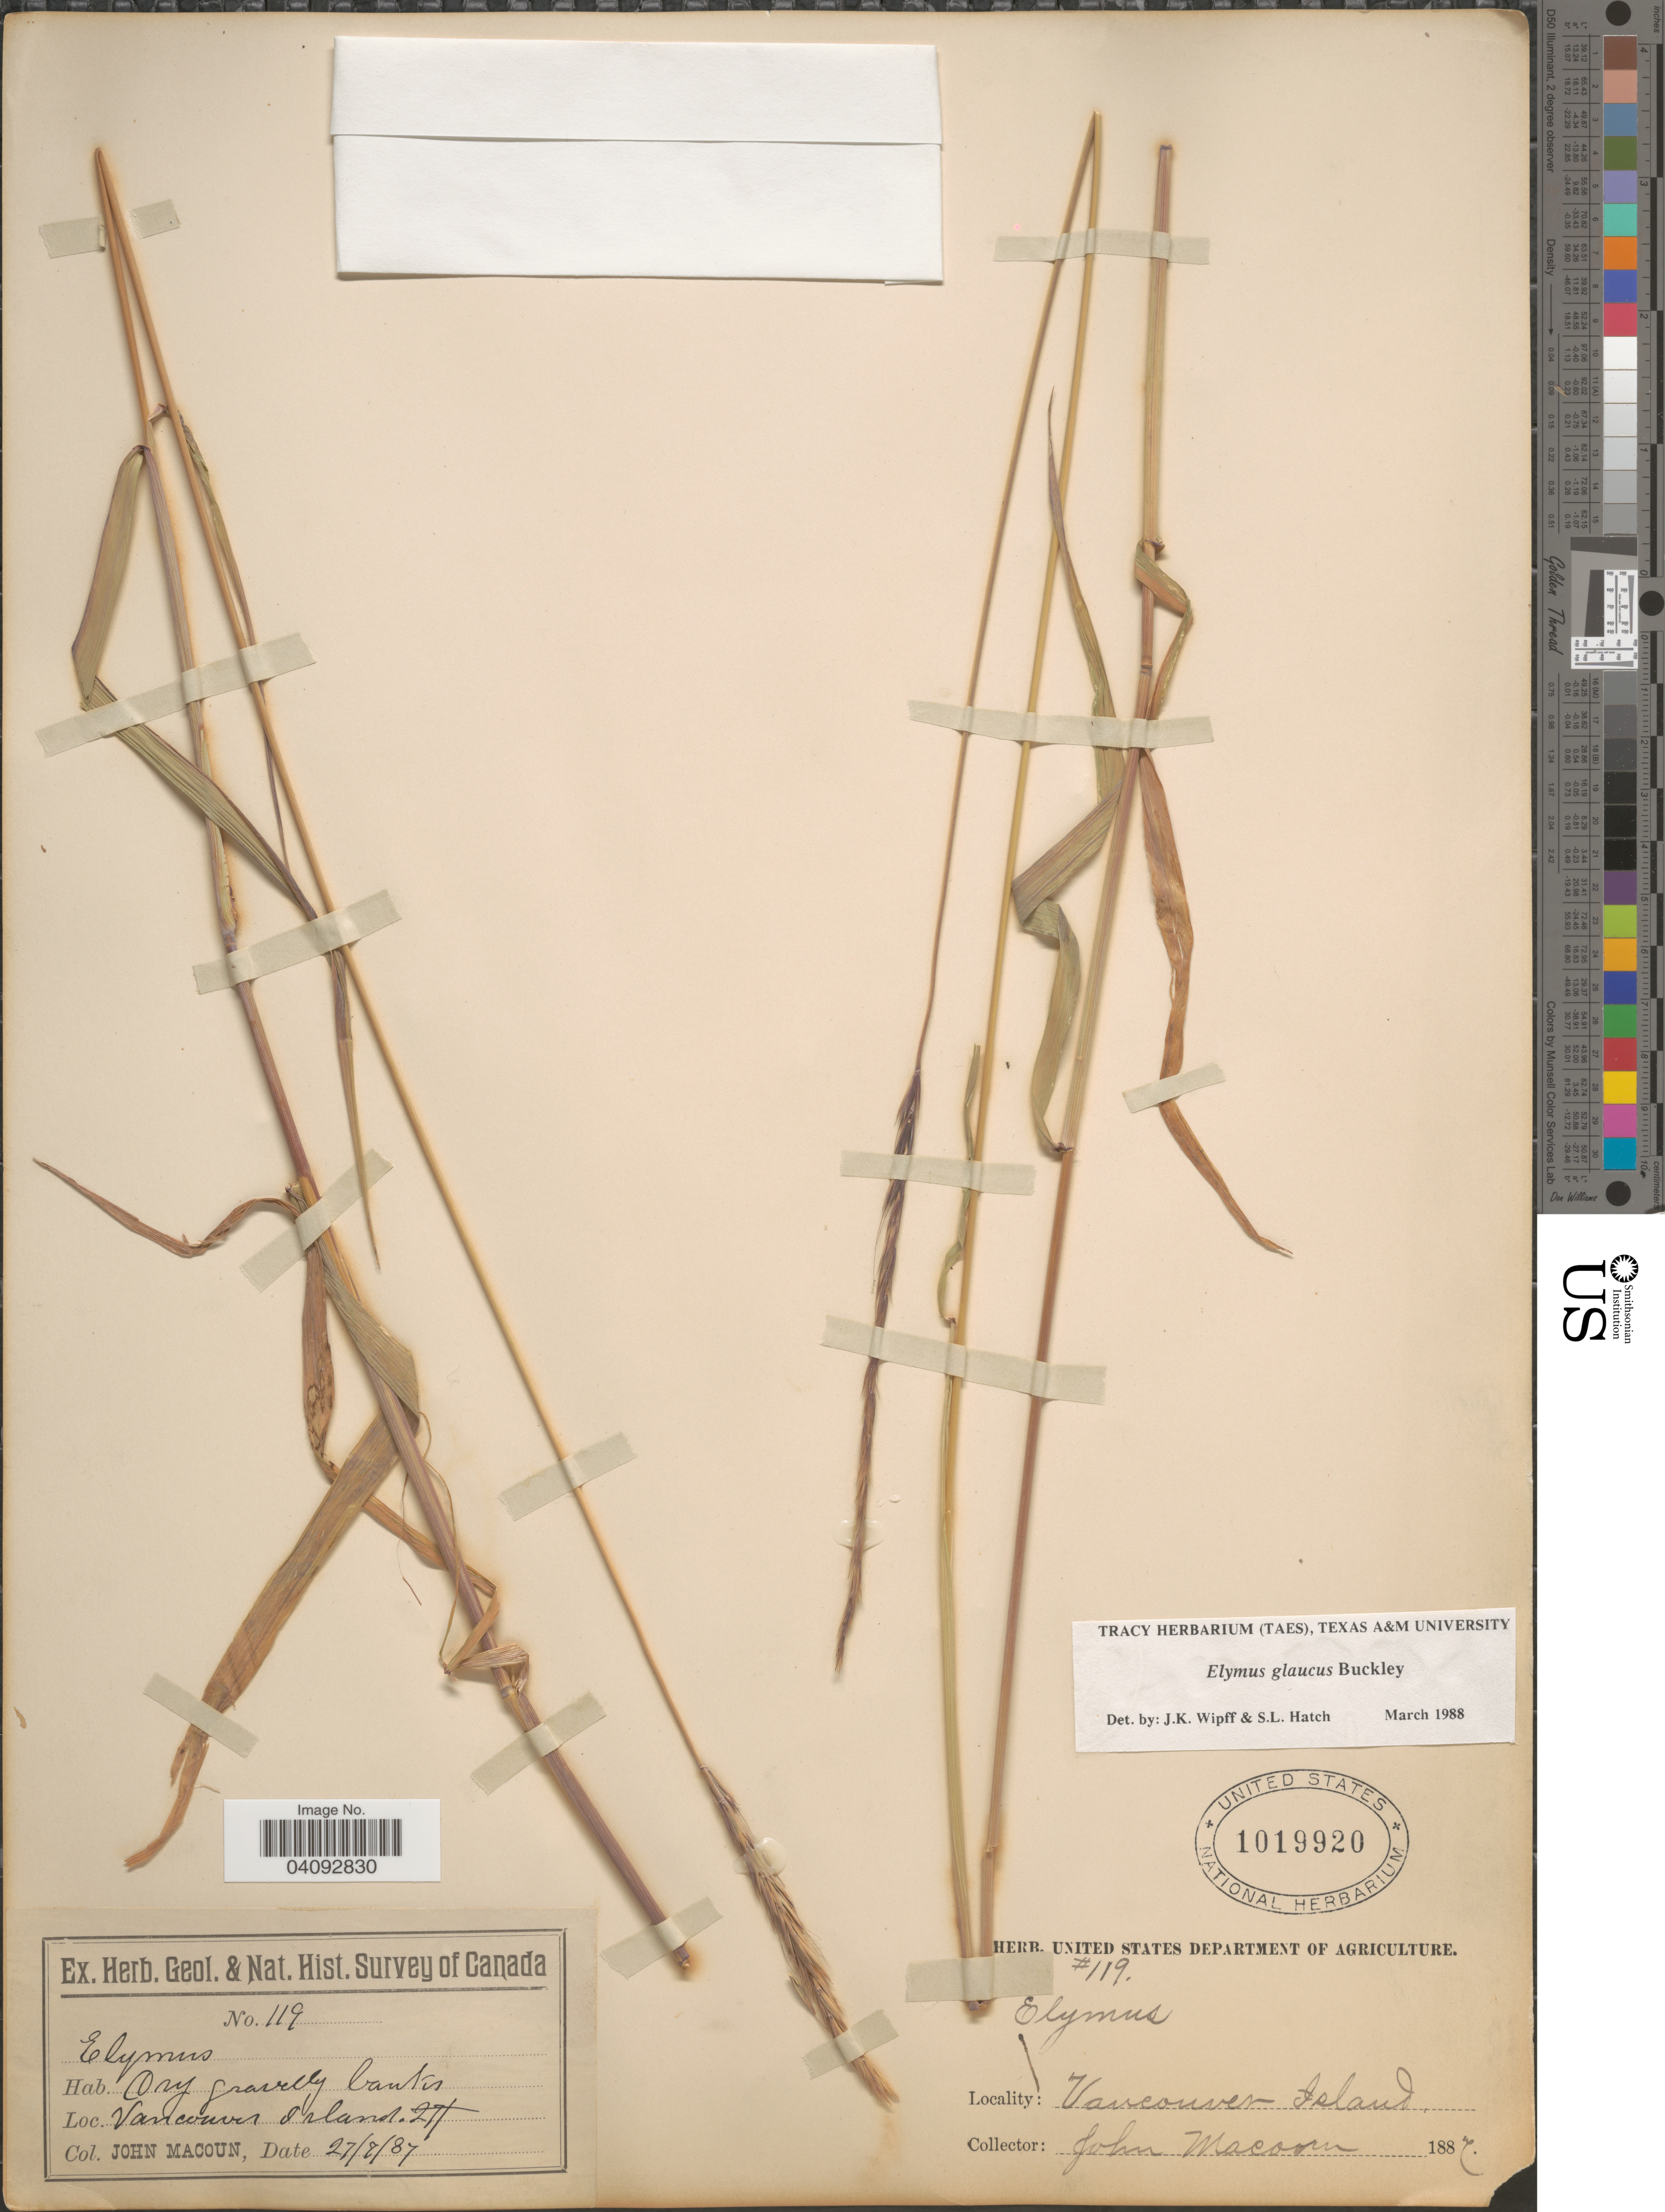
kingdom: Plantae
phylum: Tracheophyta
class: Liliopsida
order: Poales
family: Poaceae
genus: Elymus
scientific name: Elymus glaucus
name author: Buckley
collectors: J. Macoun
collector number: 119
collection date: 1887-07-27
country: Canada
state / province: British Columbia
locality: Vancouver Island.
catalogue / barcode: US 1019920